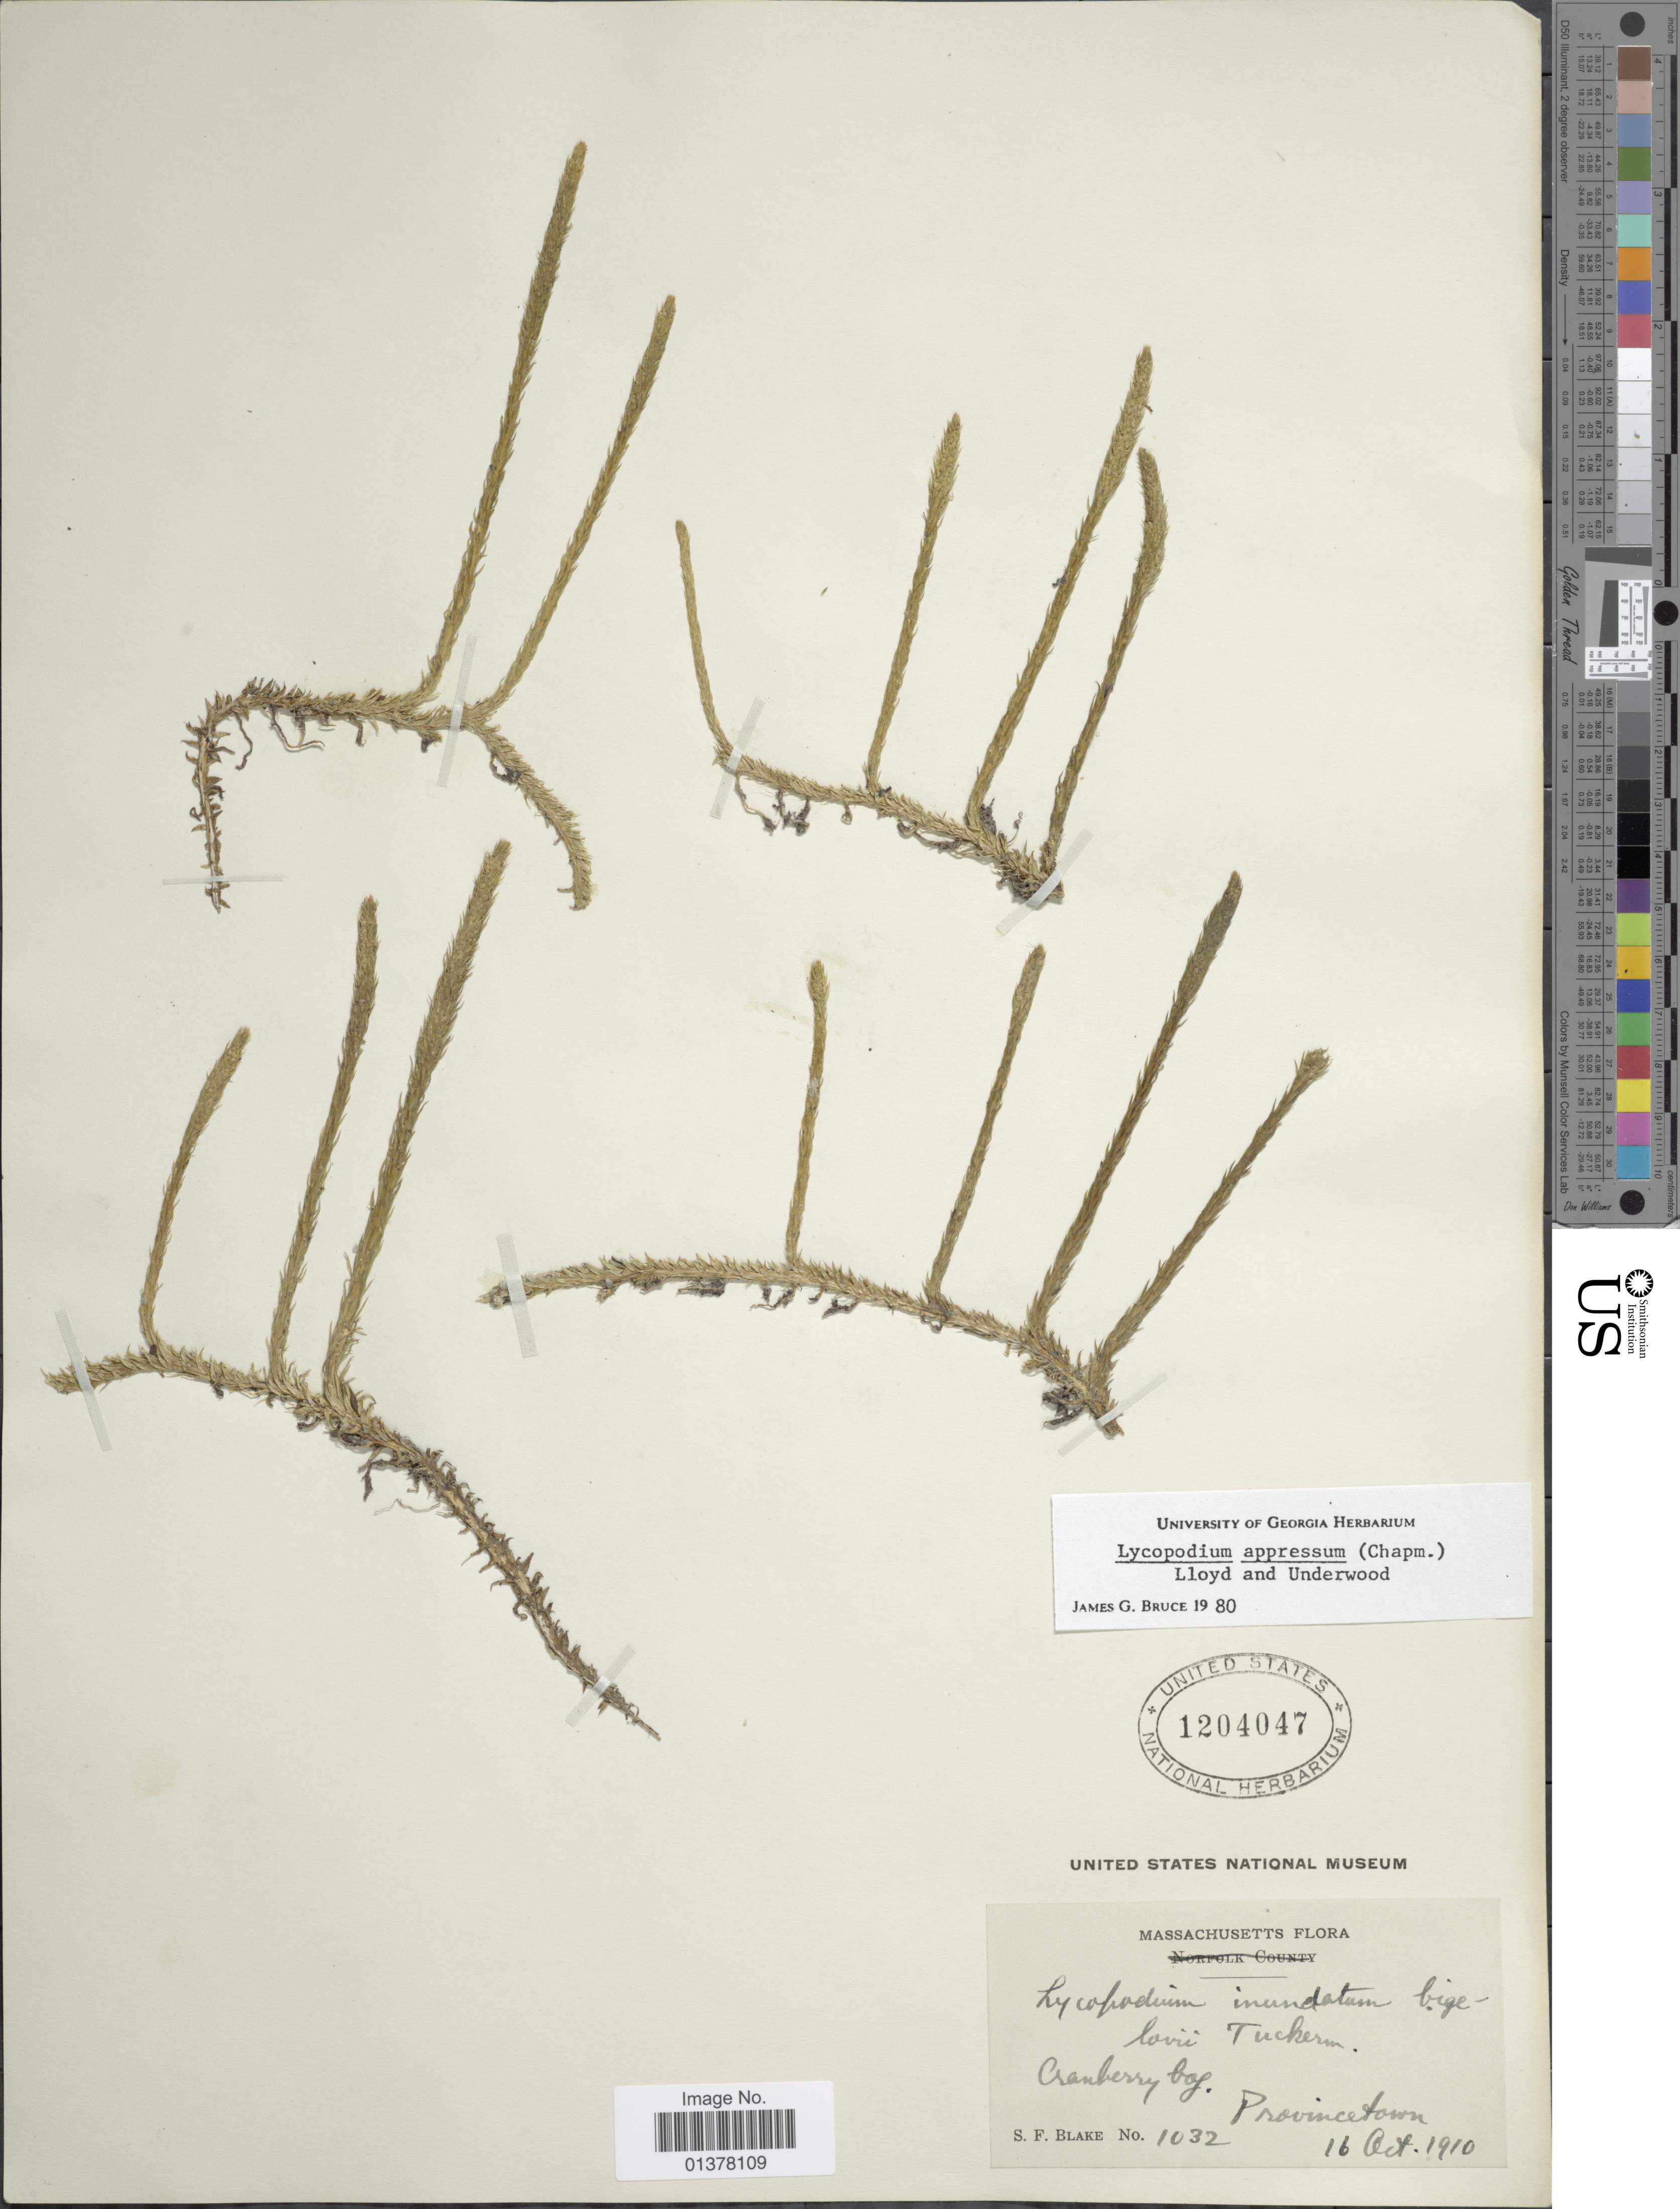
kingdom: Plantae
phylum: Tracheophyta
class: Lycopodiopsida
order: Lycopodiales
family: Lycopodiaceae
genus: Lycopodiella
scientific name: Lycopodiella appressa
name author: (Chapm.) Cranfill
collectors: S. Blake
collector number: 1032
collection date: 1910-10-16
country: United States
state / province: Massachusetts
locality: Cranberry bog. Provincetown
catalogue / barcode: US 1204047